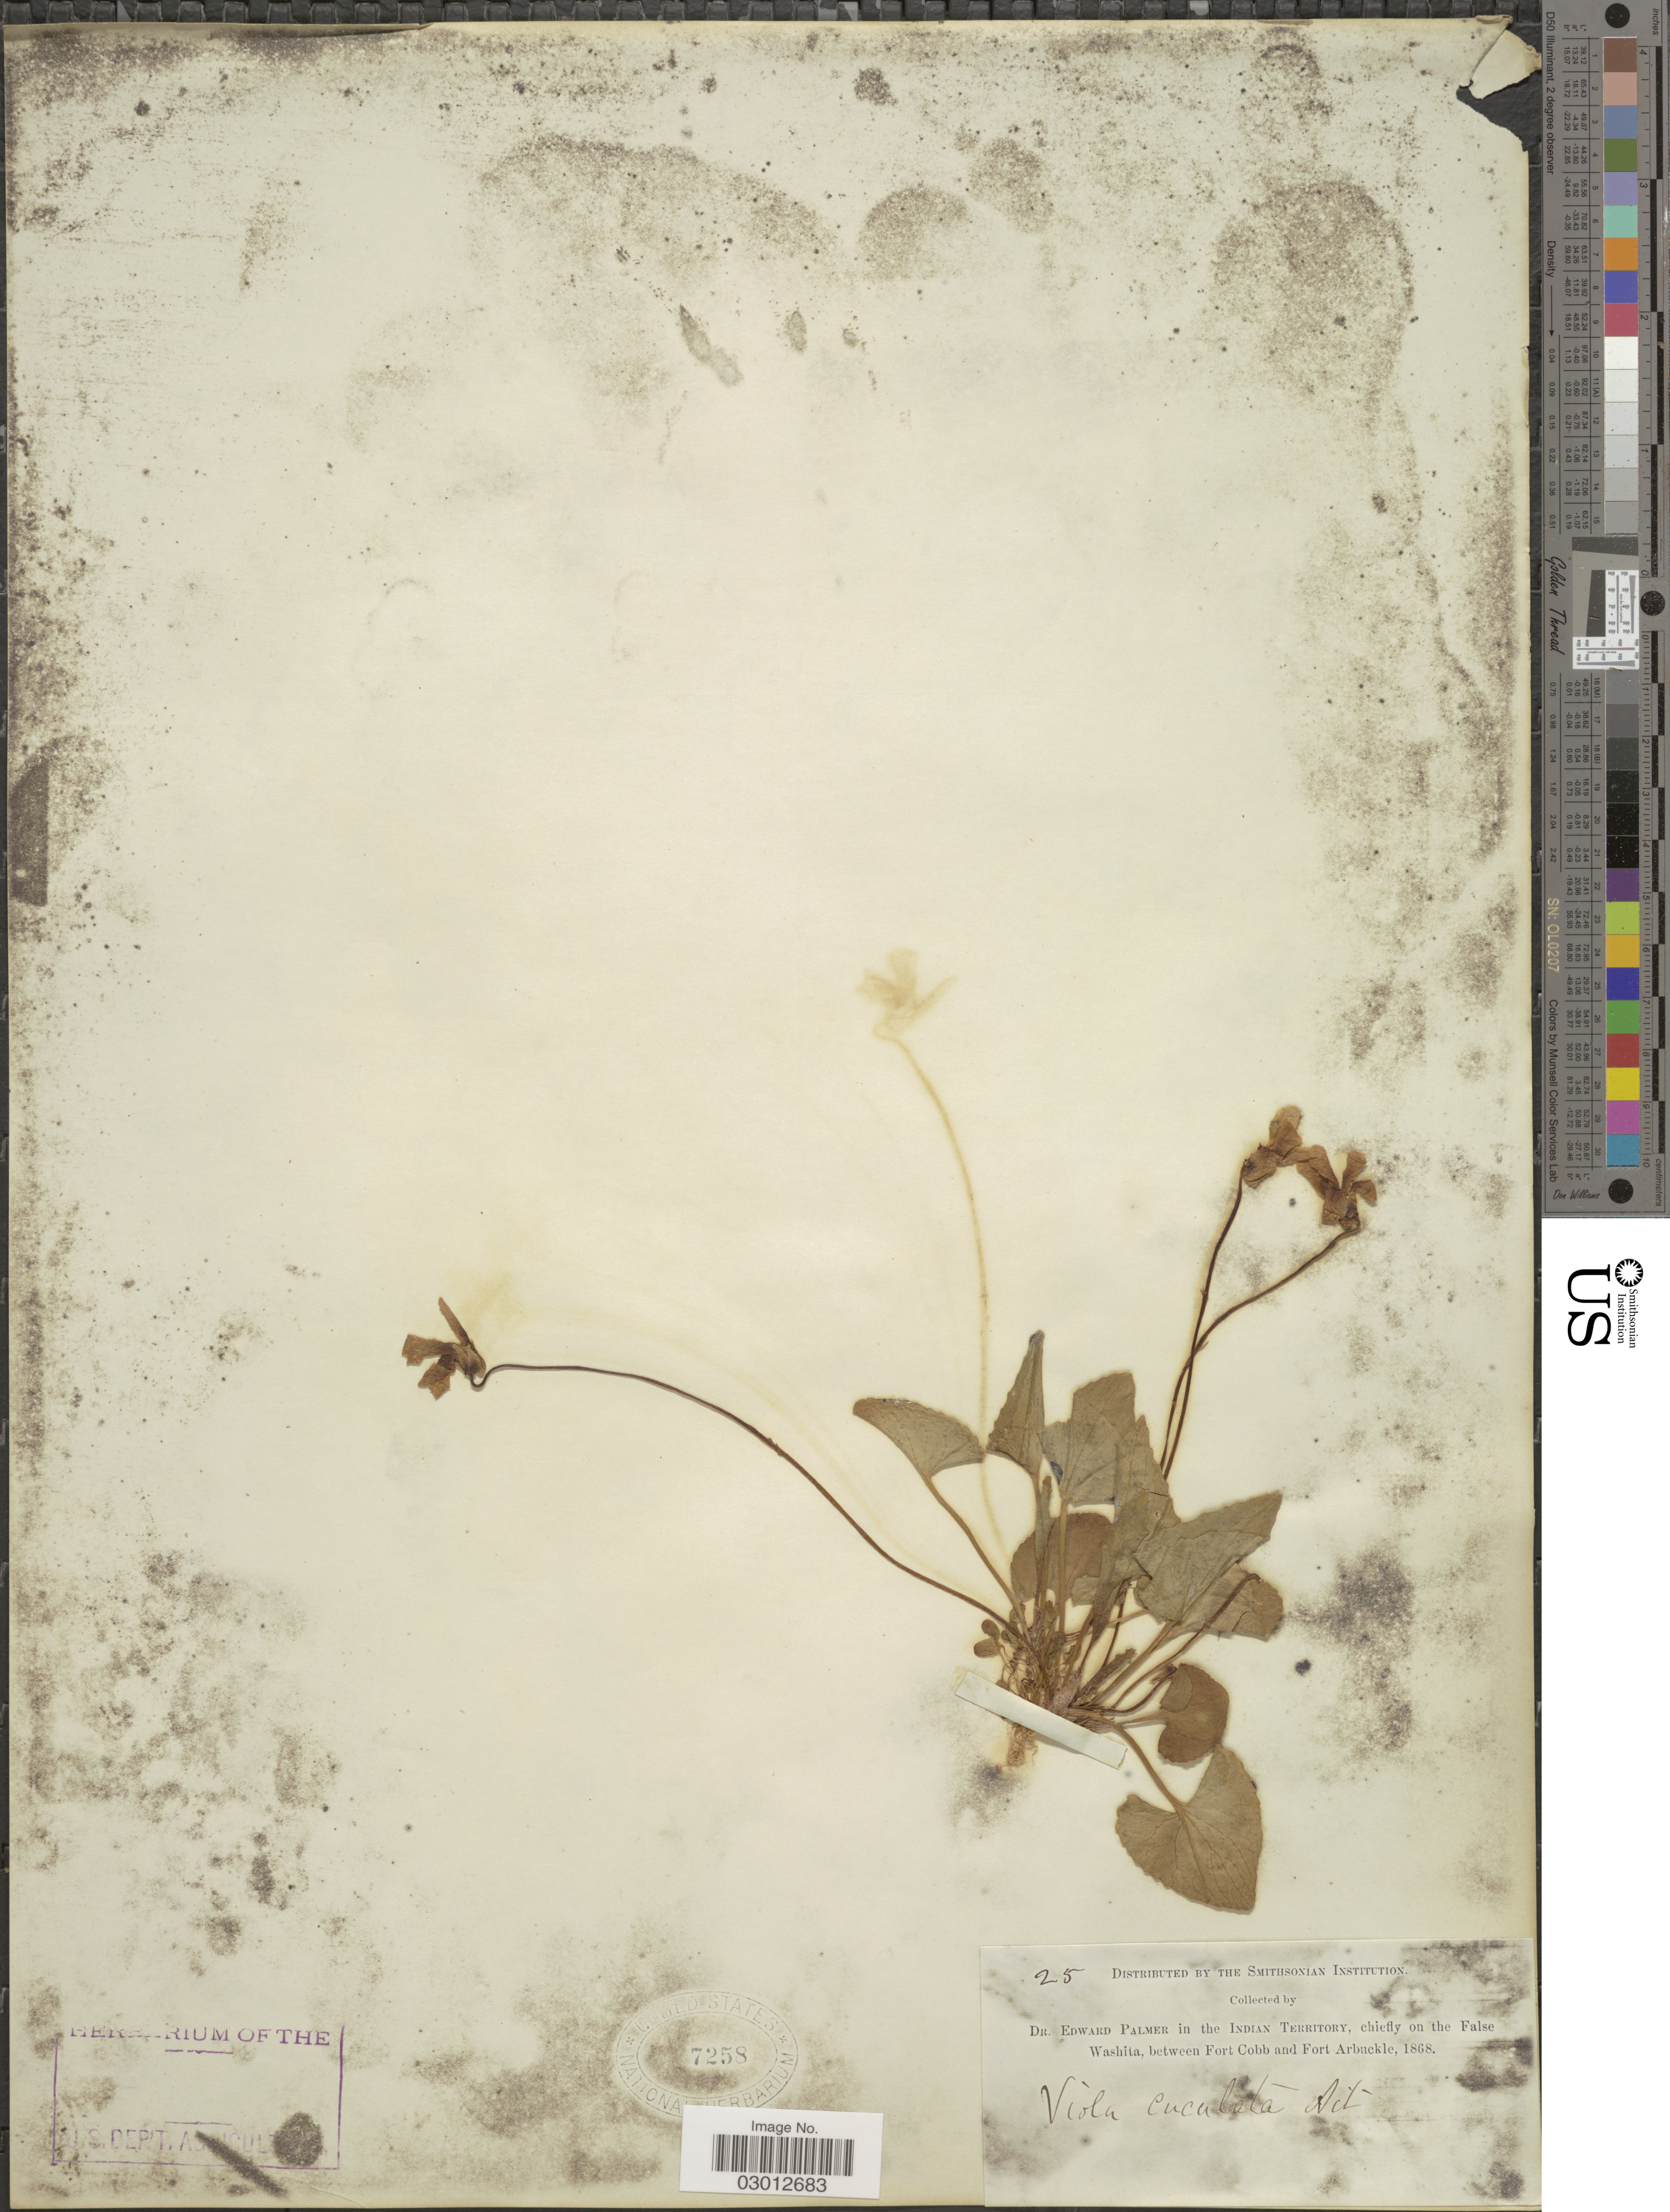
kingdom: Plantae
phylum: Tracheophyta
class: Magnoliopsida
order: Malpighiales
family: Violaceae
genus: Viola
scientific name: Viola papilionacea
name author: Pursh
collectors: E. Palmer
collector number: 25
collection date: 1868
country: United States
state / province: Oklahoma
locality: Indian Territory, chiefly on the False Washita, between Fort Cobb and Fort Arbuckle.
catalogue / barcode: US 7258